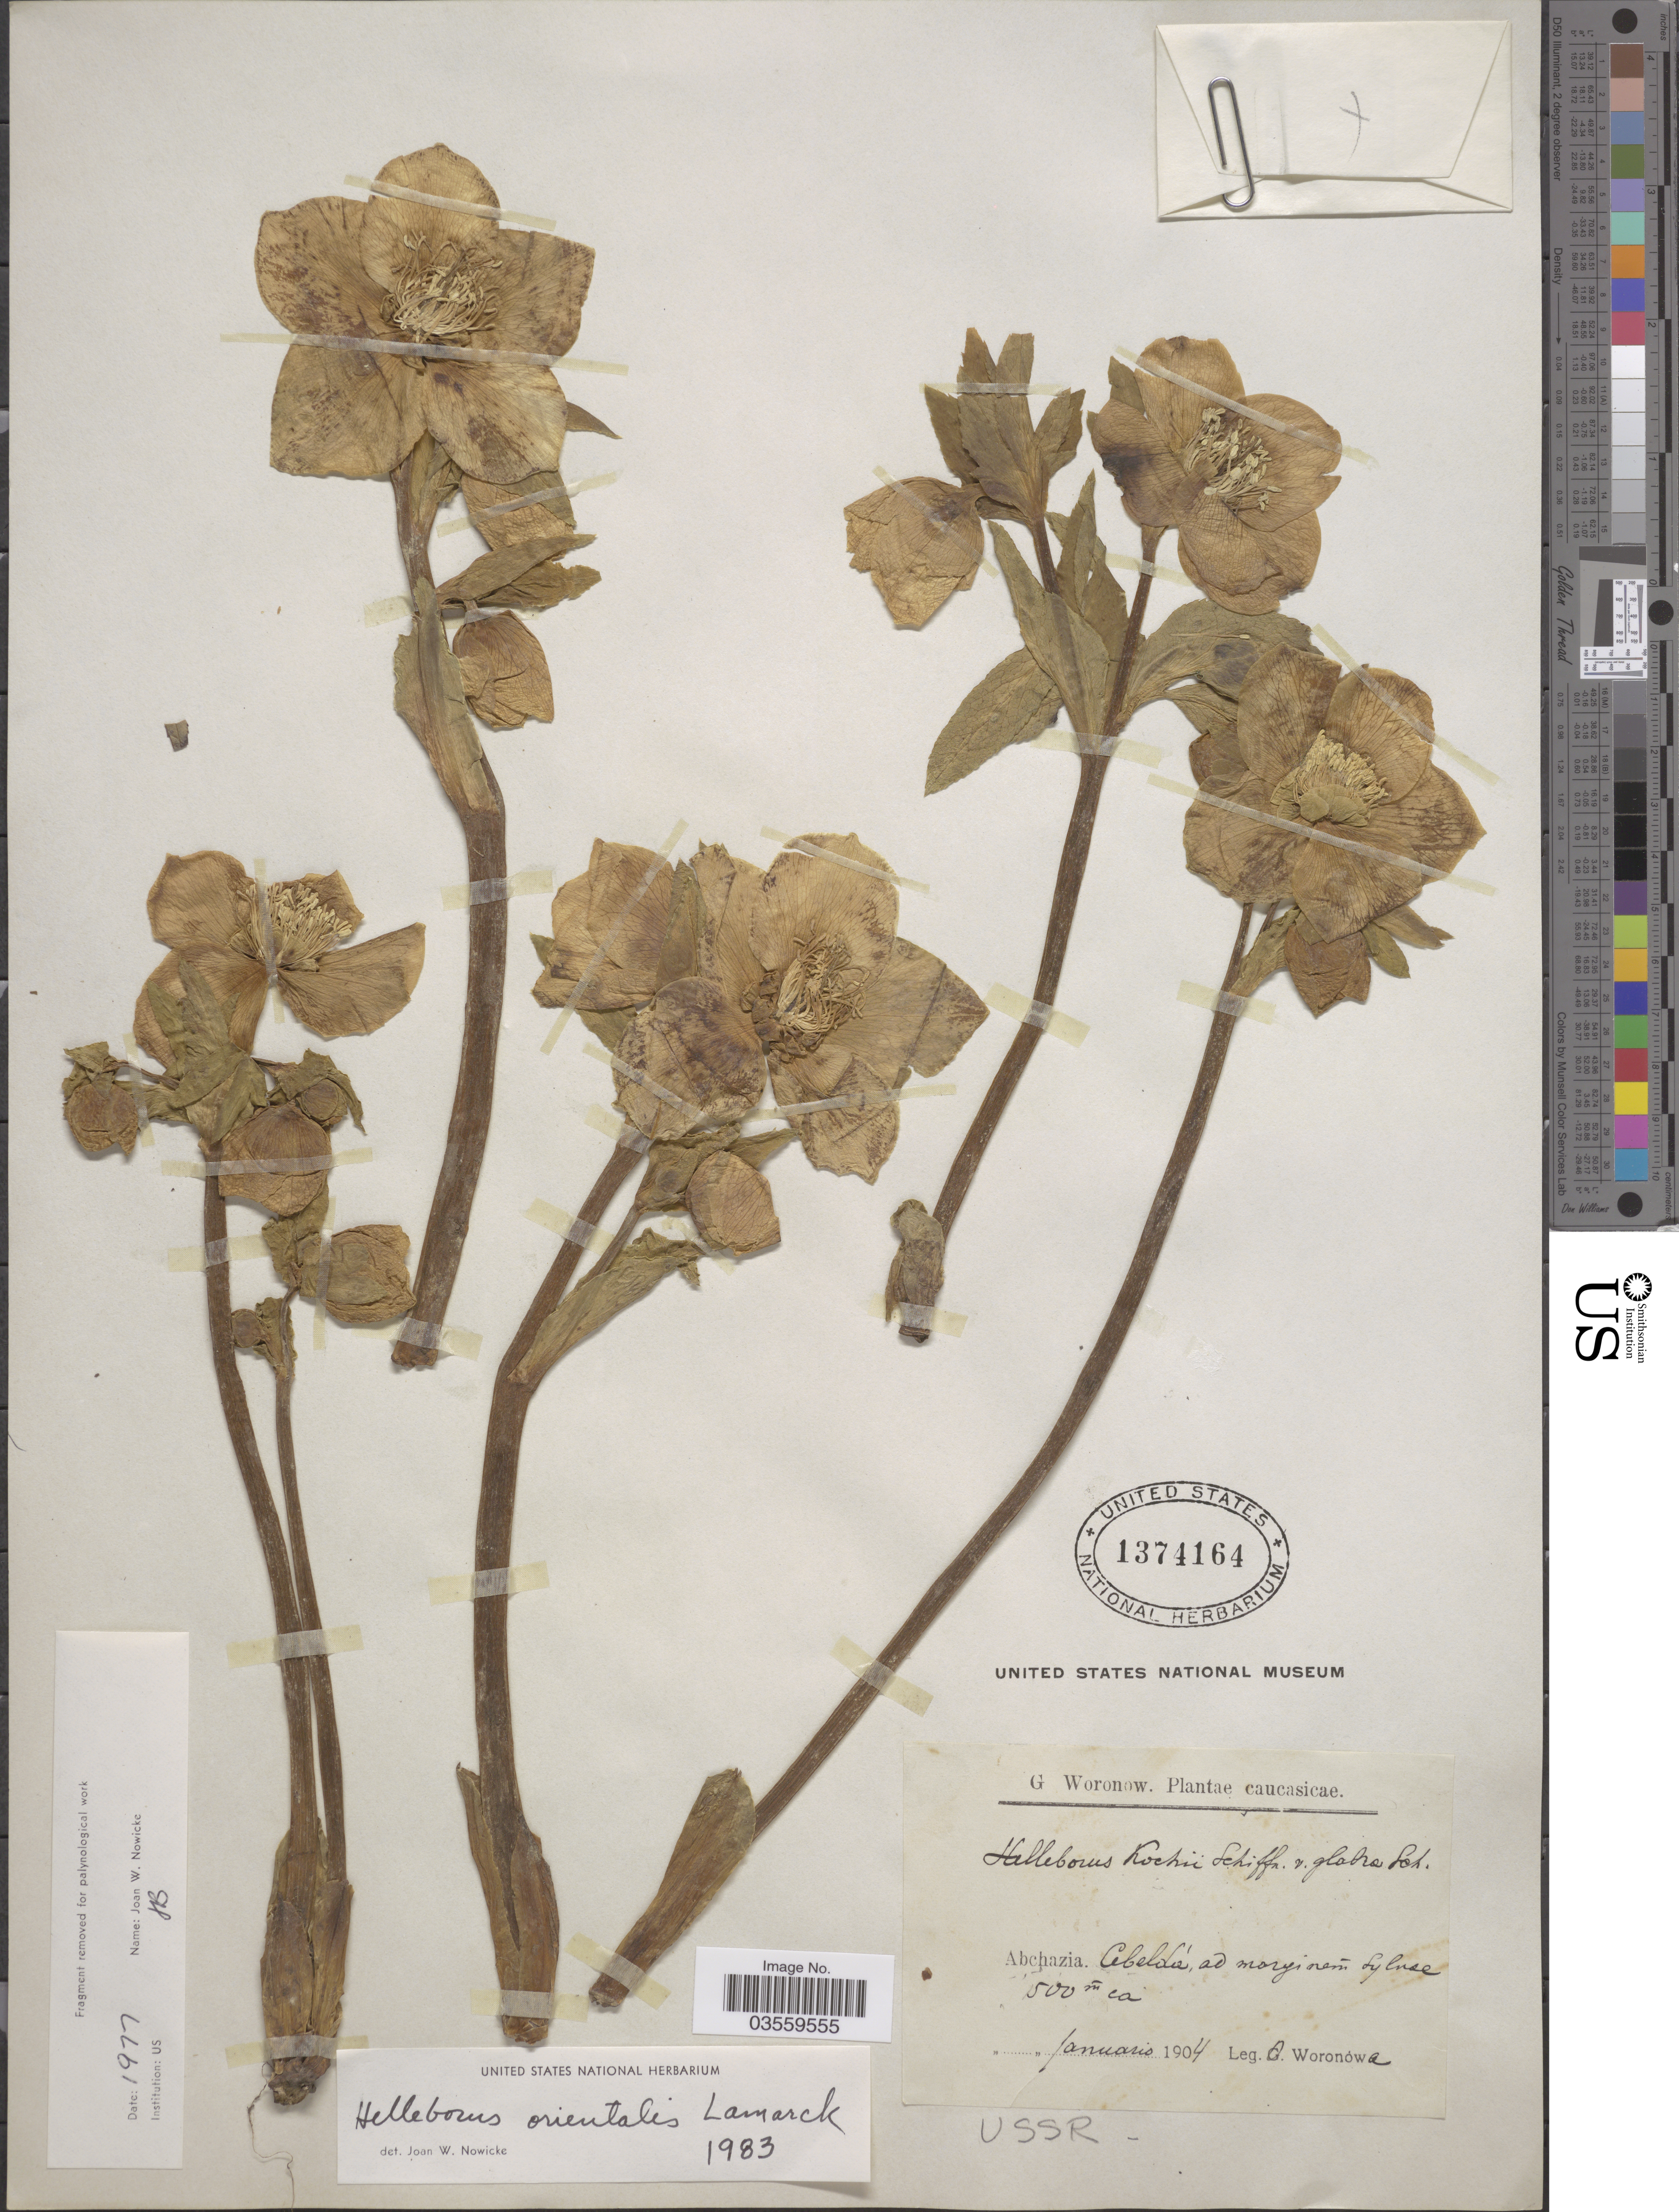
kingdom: Plantae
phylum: Tracheophyta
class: Magnoliopsida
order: Ranunculales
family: Ranunculaceae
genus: Helleborus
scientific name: Helleborus caucasicus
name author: A. Braun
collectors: O. Woronowa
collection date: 1904-01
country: Georgia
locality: Caucasicae. Abchazia. Abeldá [interpreted], ad margiorem Sylvse.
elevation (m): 500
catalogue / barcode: US 1374164